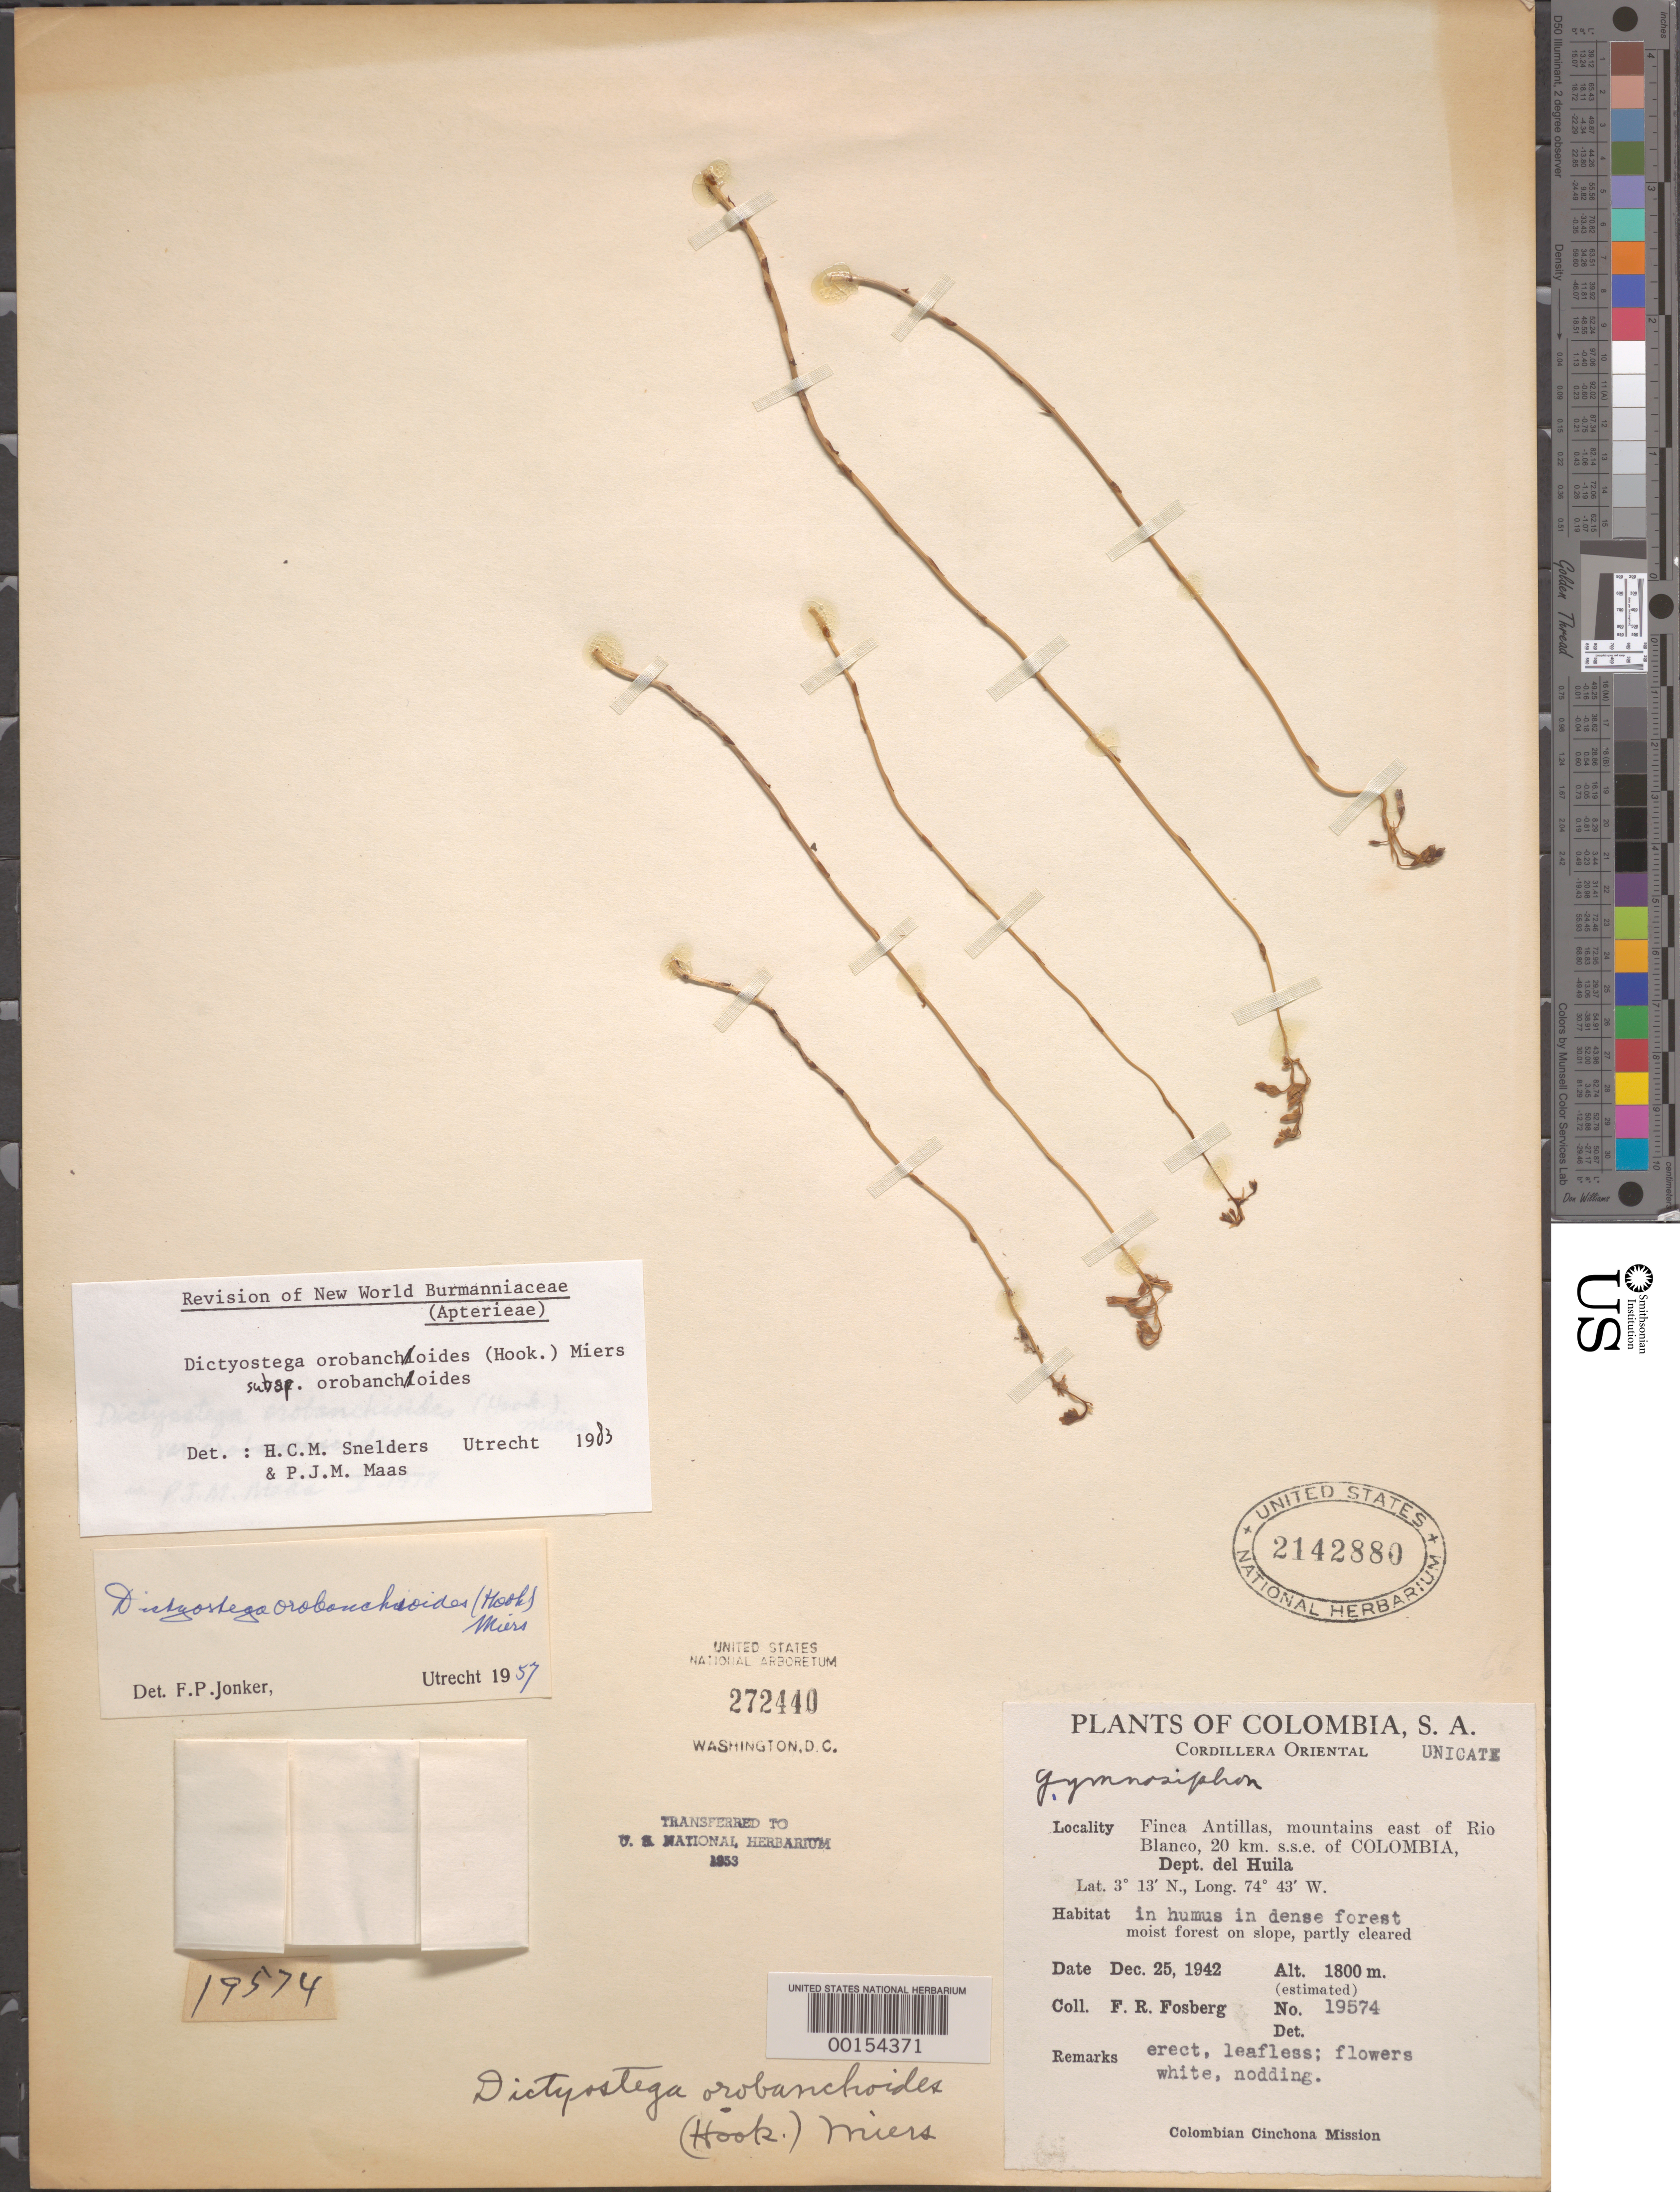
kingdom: Plantae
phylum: Tracheophyta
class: Liliopsida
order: Dioscoreales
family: Burmanniaceae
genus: Dictyostega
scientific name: Dictyostega orobanchoides subsp. orobanchoides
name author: (Hook.) Miers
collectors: F. R. Fosberg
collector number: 19574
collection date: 1942-12-25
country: Colombia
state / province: Huila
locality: Cordillera Oriental. Finca Antillas, mountains east of Rio Blanco, 20 km. s.s.e. of Colombia, Dept. del Huila.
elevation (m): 1800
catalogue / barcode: US 2142880